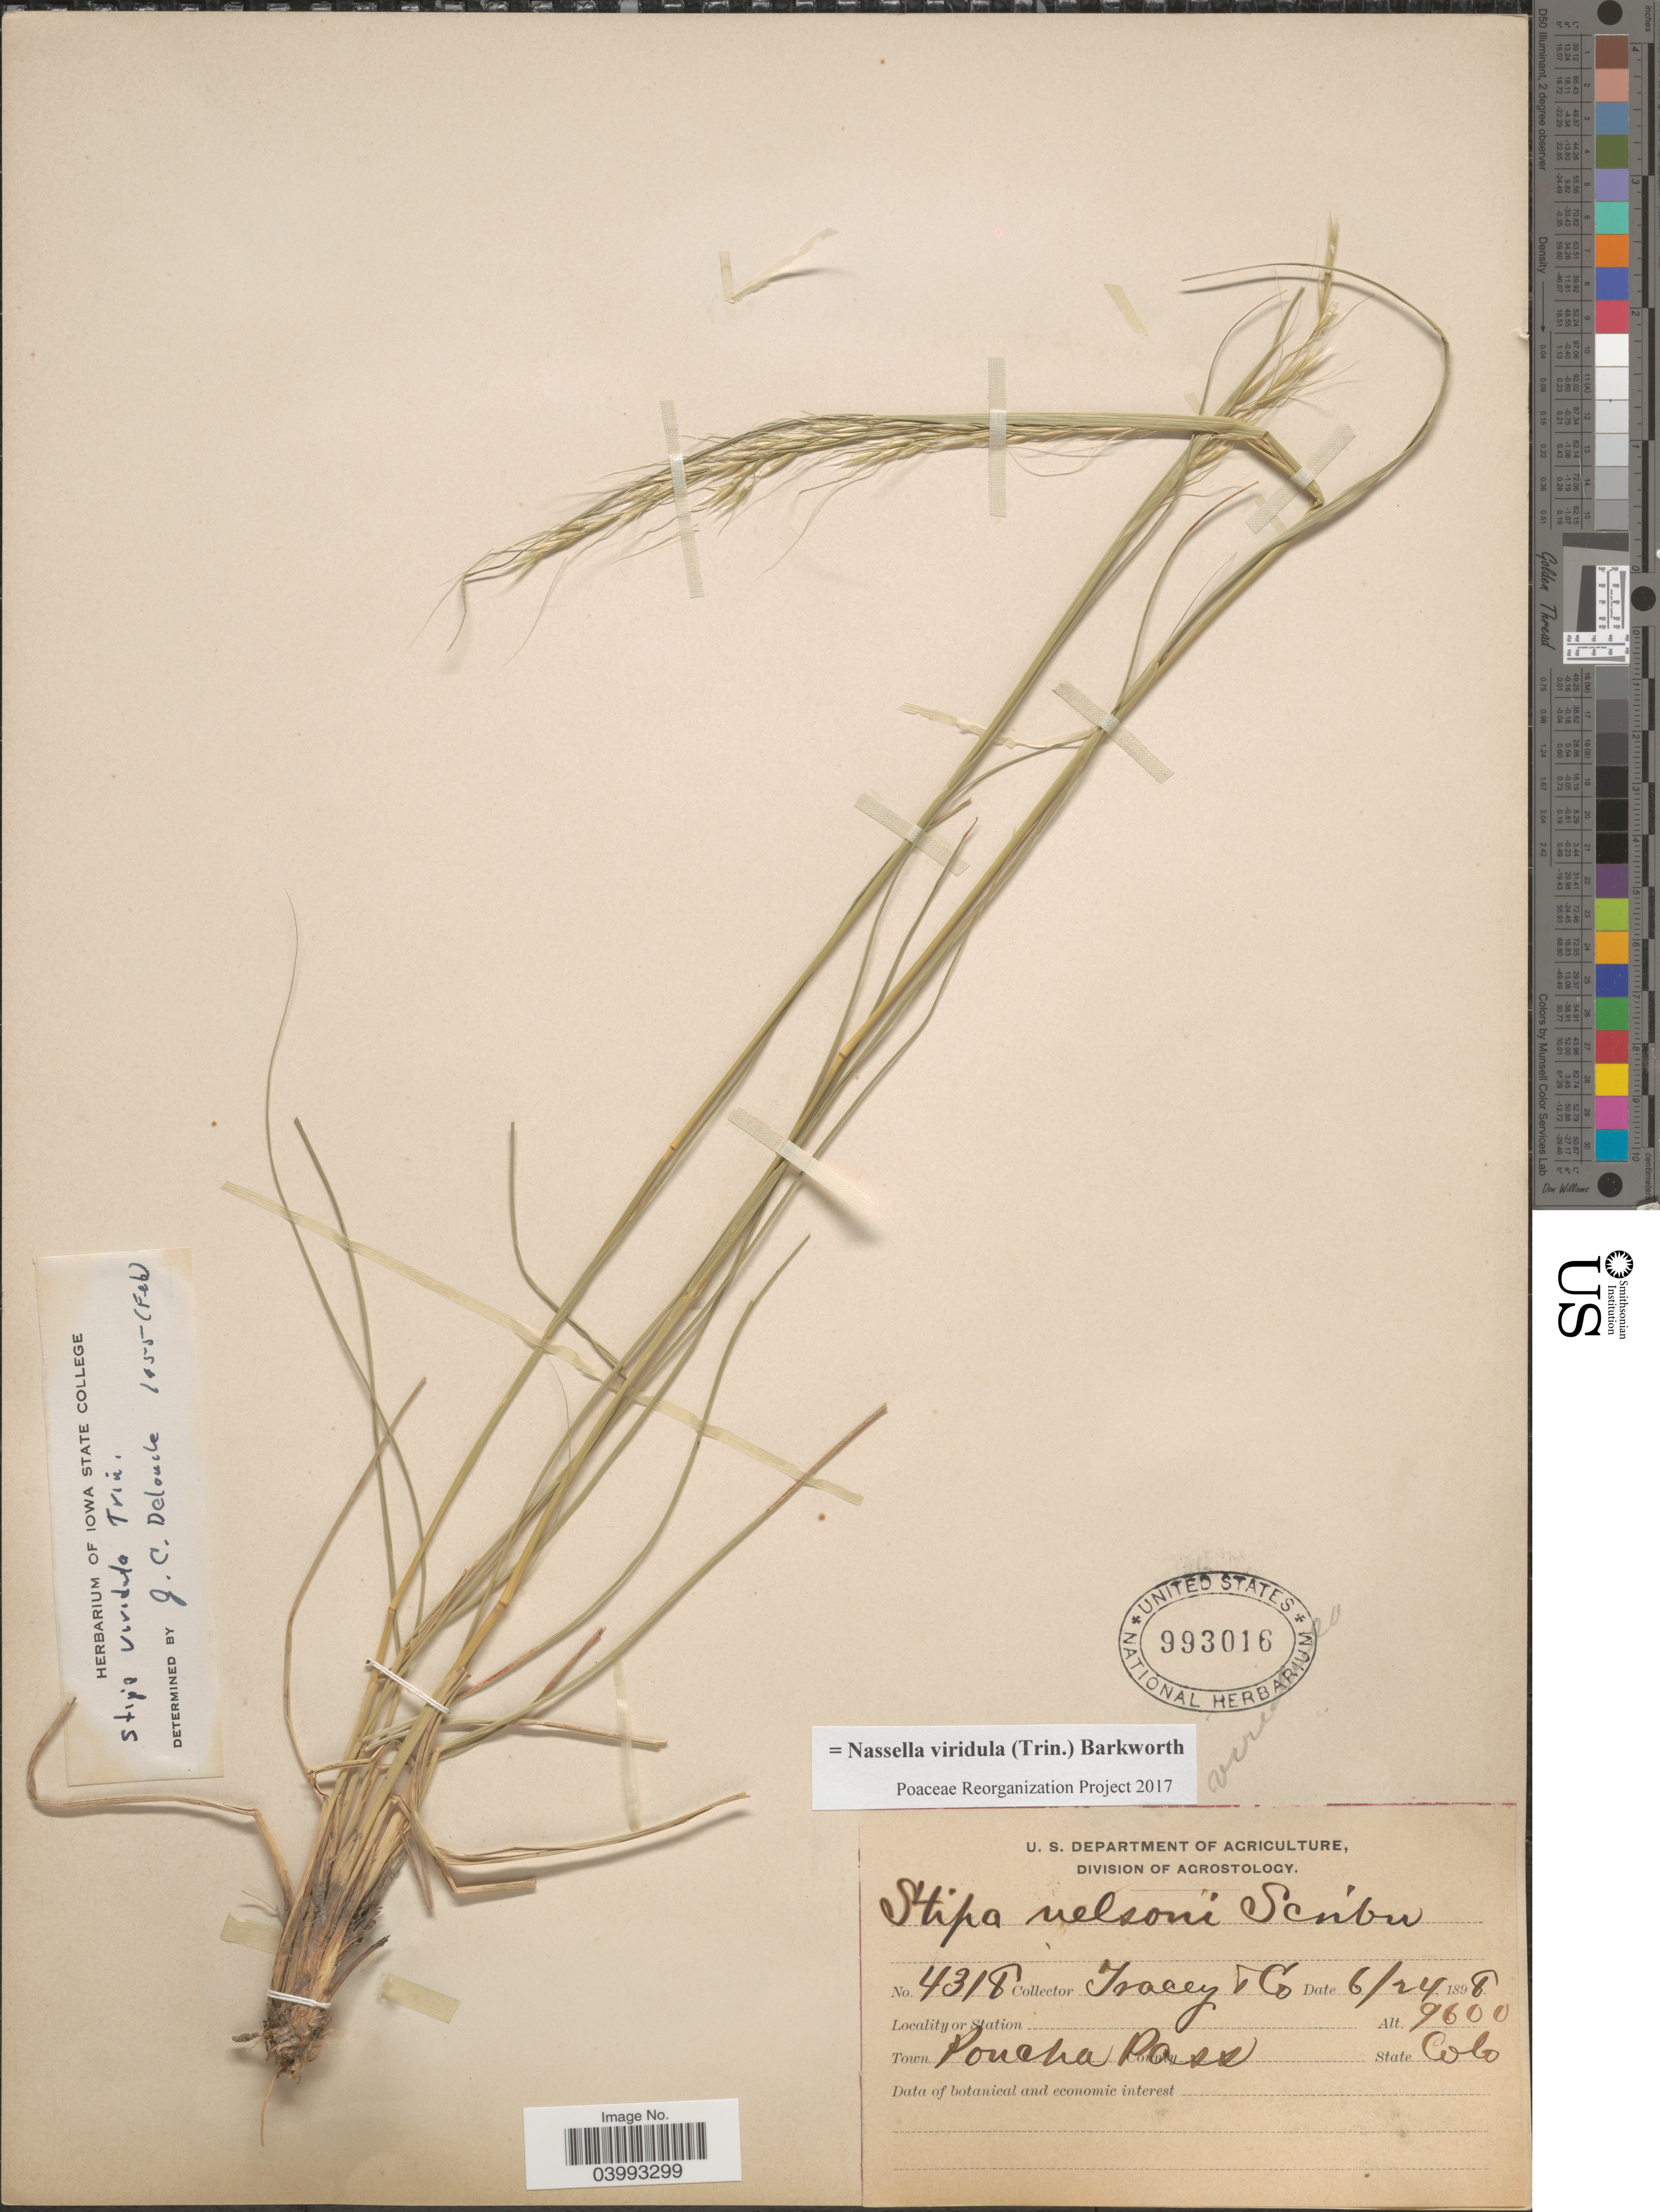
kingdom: Plantae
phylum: Tracheophyta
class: Liliopsida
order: Poales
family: Poaceae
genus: Nassella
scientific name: Nassella viridula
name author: (Trin.) Barkworth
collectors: Tracey & Co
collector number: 4318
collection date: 1898-06-24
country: United States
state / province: Colorado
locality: Poncha Pass.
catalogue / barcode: US 993016